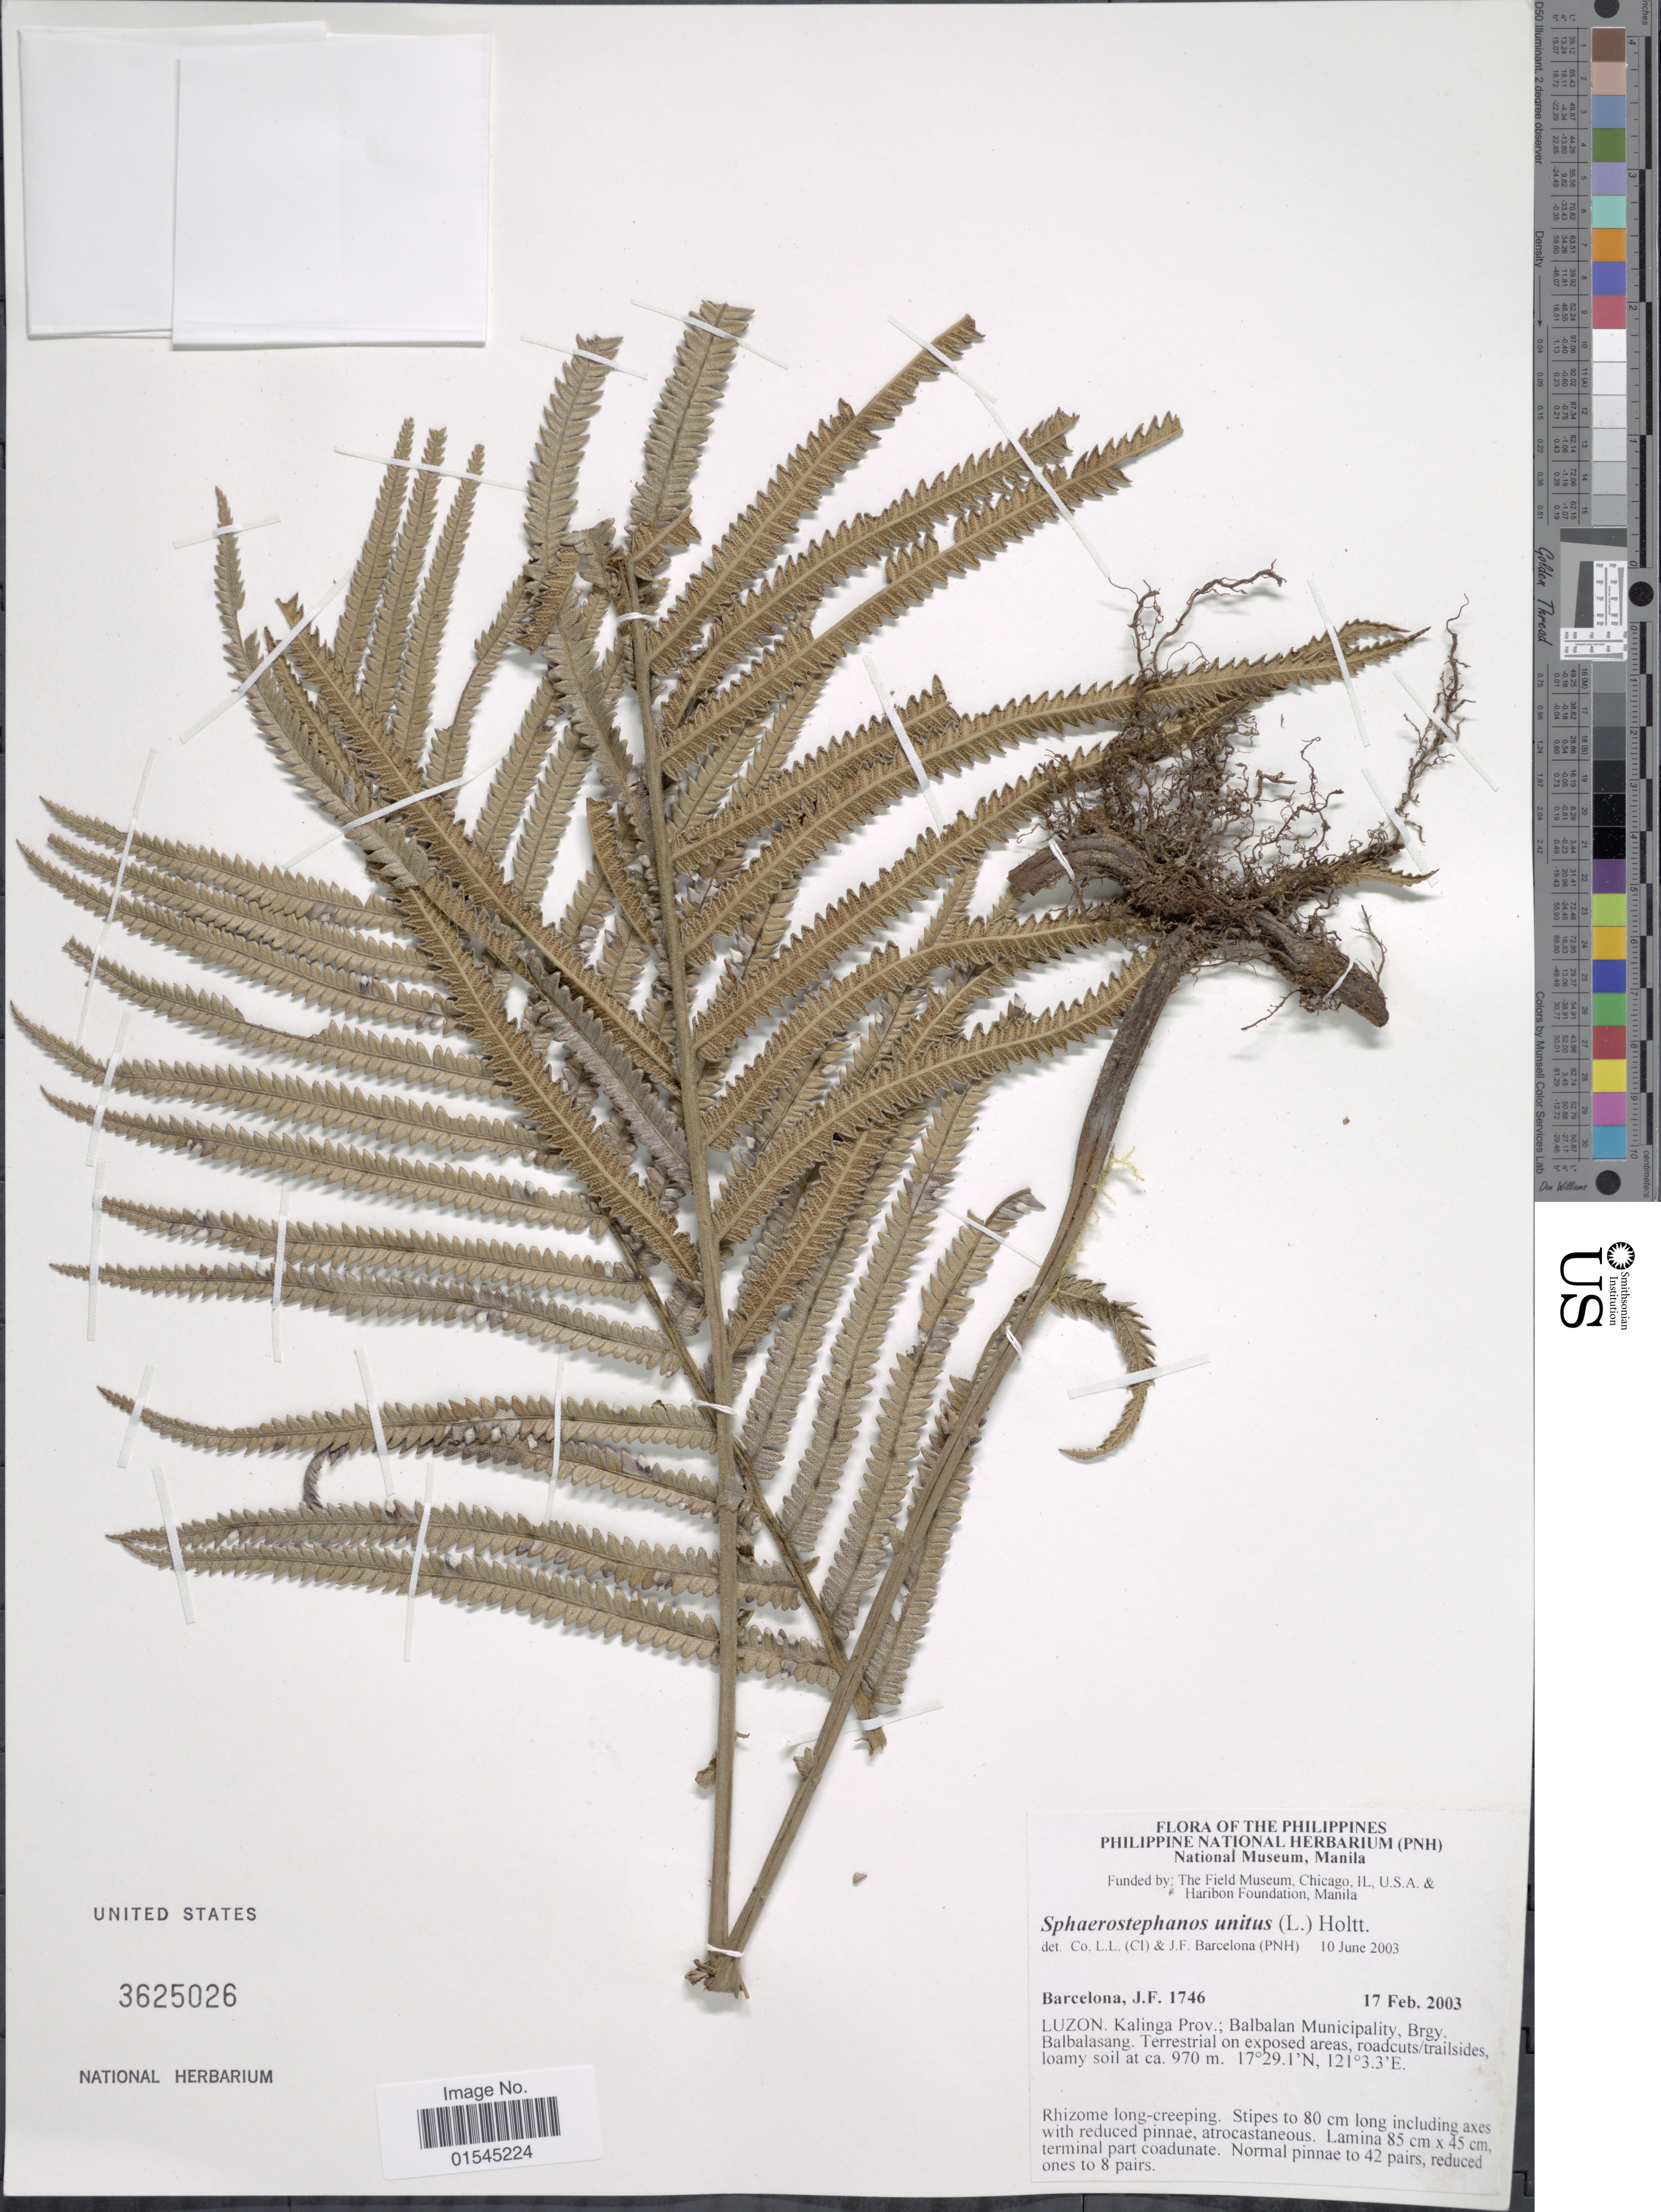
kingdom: Plantae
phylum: Tracheophyta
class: Polypodiopsida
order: Polypodiales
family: Thelypteridaceae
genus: Sphaerostephanos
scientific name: Sphaerostephanos unitus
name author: (L.) Holttum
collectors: J. F. Barcelona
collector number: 1746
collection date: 2003-02-17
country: Philippines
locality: Luzon. Kalinga Prov.: Balbalan Municipality, Brgy. Balbalasang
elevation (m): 970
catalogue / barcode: US 3625026